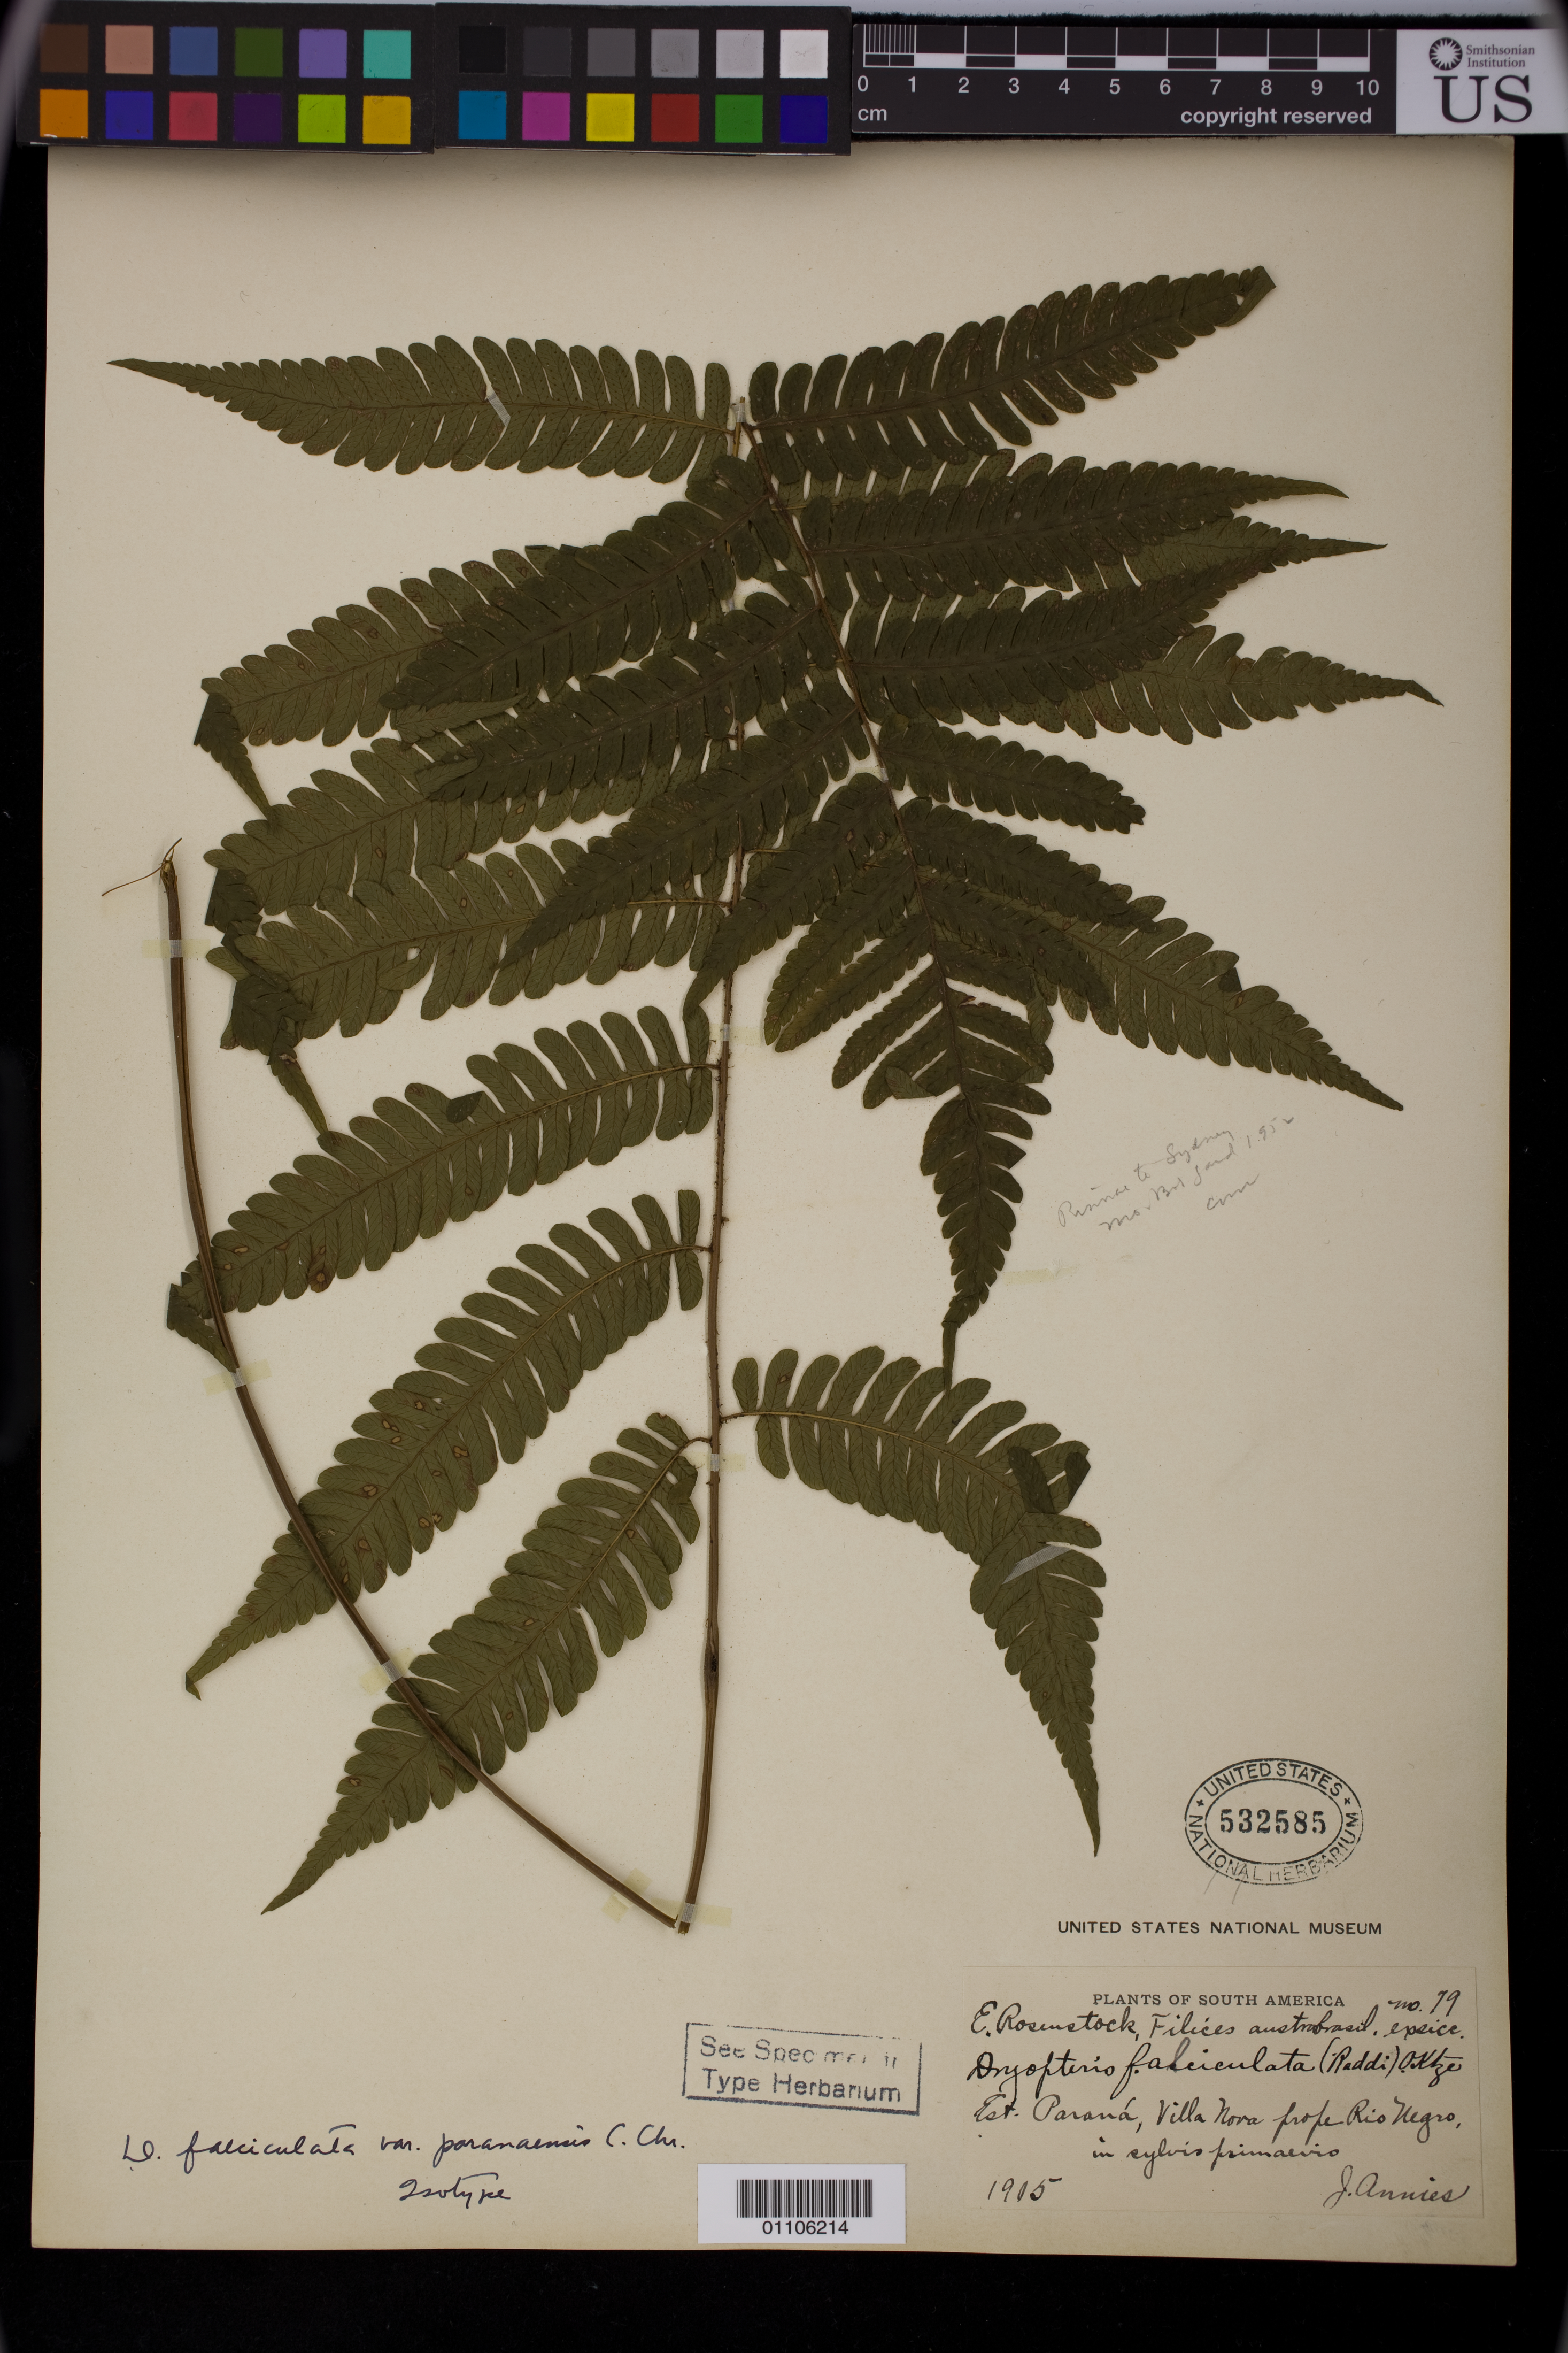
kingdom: Plantae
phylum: Tracheophyta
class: Polypodiopsida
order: Polypodiales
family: Dryopteridaceae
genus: Dryopteris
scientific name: Dryopteris falciculata var. paranaensis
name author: C. Chr.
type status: Isolectotype; Type Collection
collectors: J. Annies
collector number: Rosenstock Exsicc. 79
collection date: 1905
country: Brazil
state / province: Paraná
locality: Villa Nova prope Rio Negro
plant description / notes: Isotype? Syntype? Specimen dated 1905, but duplicates at other herbaria are dated Dec. 1904.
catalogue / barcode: US 532585